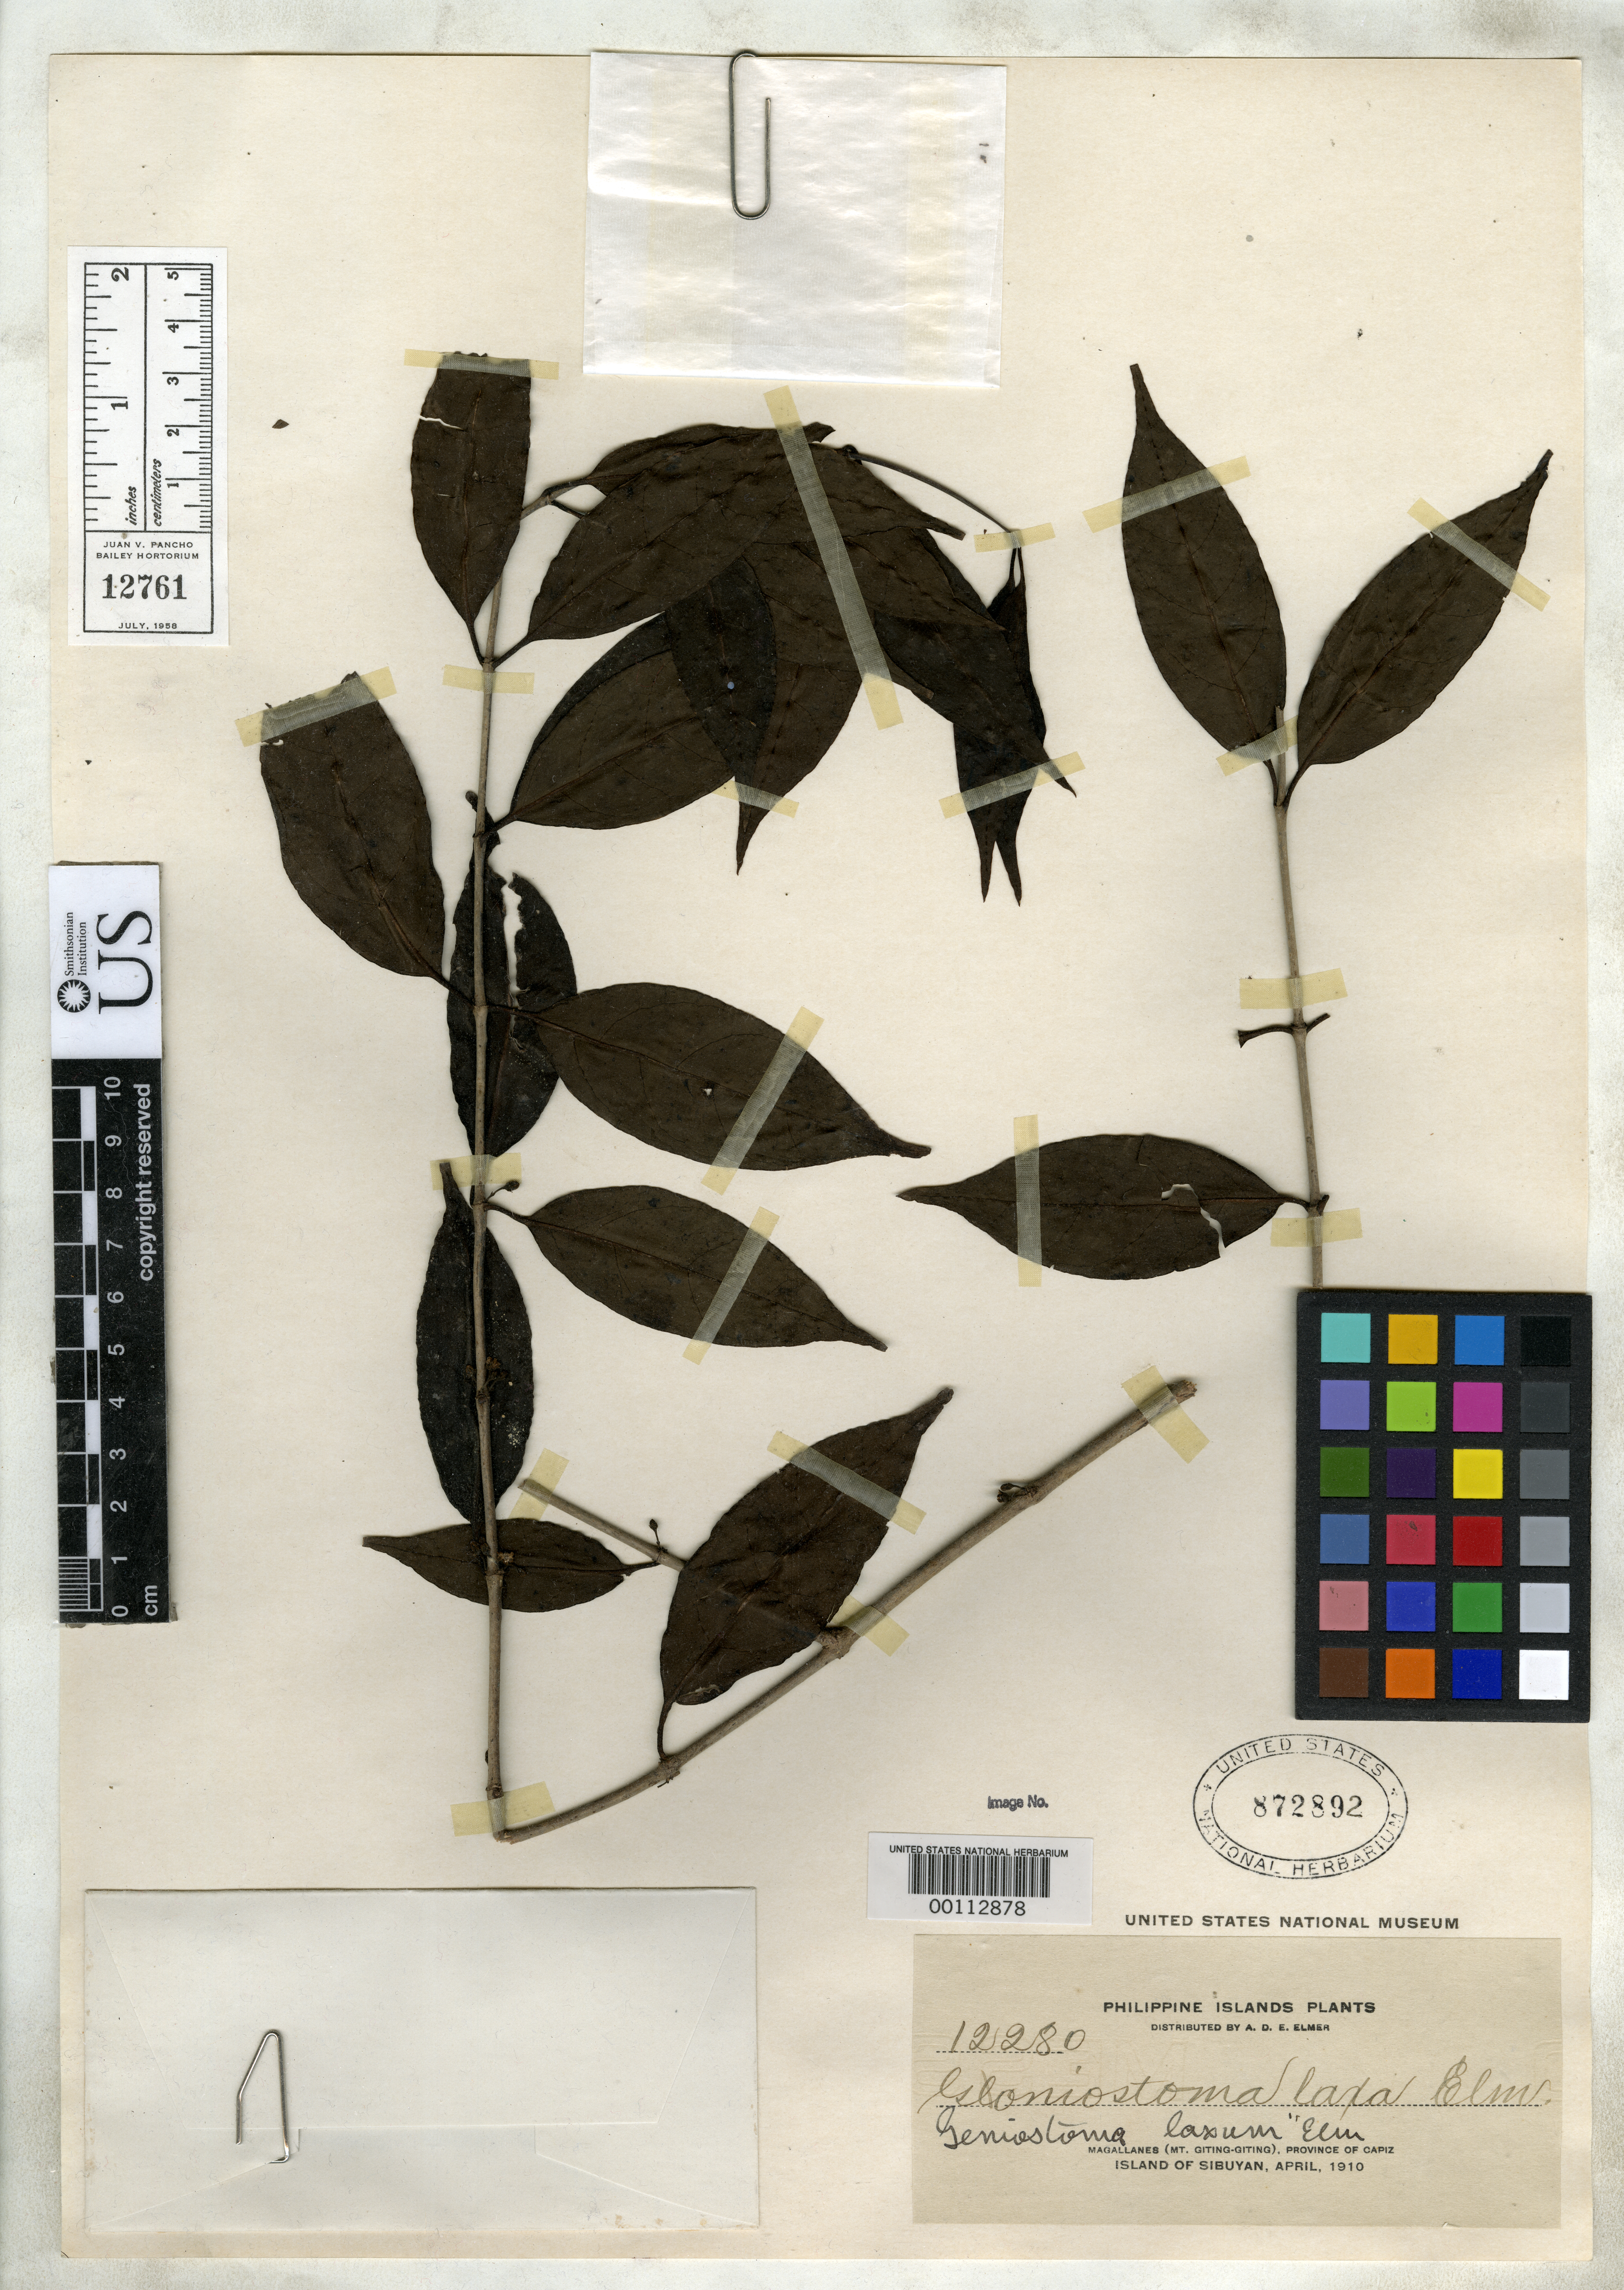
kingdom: Plantae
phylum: Tracheophyta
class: Magnoliopsida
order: Gentianales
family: Loganiaceae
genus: Geniostoma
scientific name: Geniostoma laxa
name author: Elmer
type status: Isotype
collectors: A. D. E. Elmer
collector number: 12280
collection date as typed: Apr 1910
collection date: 1910-04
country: Philippines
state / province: Mimaropa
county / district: Romblon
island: Sibuyan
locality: Magallanes (Mt. Giting-Giting), Province of Capiz, Island of Sibuyan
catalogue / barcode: US 872892